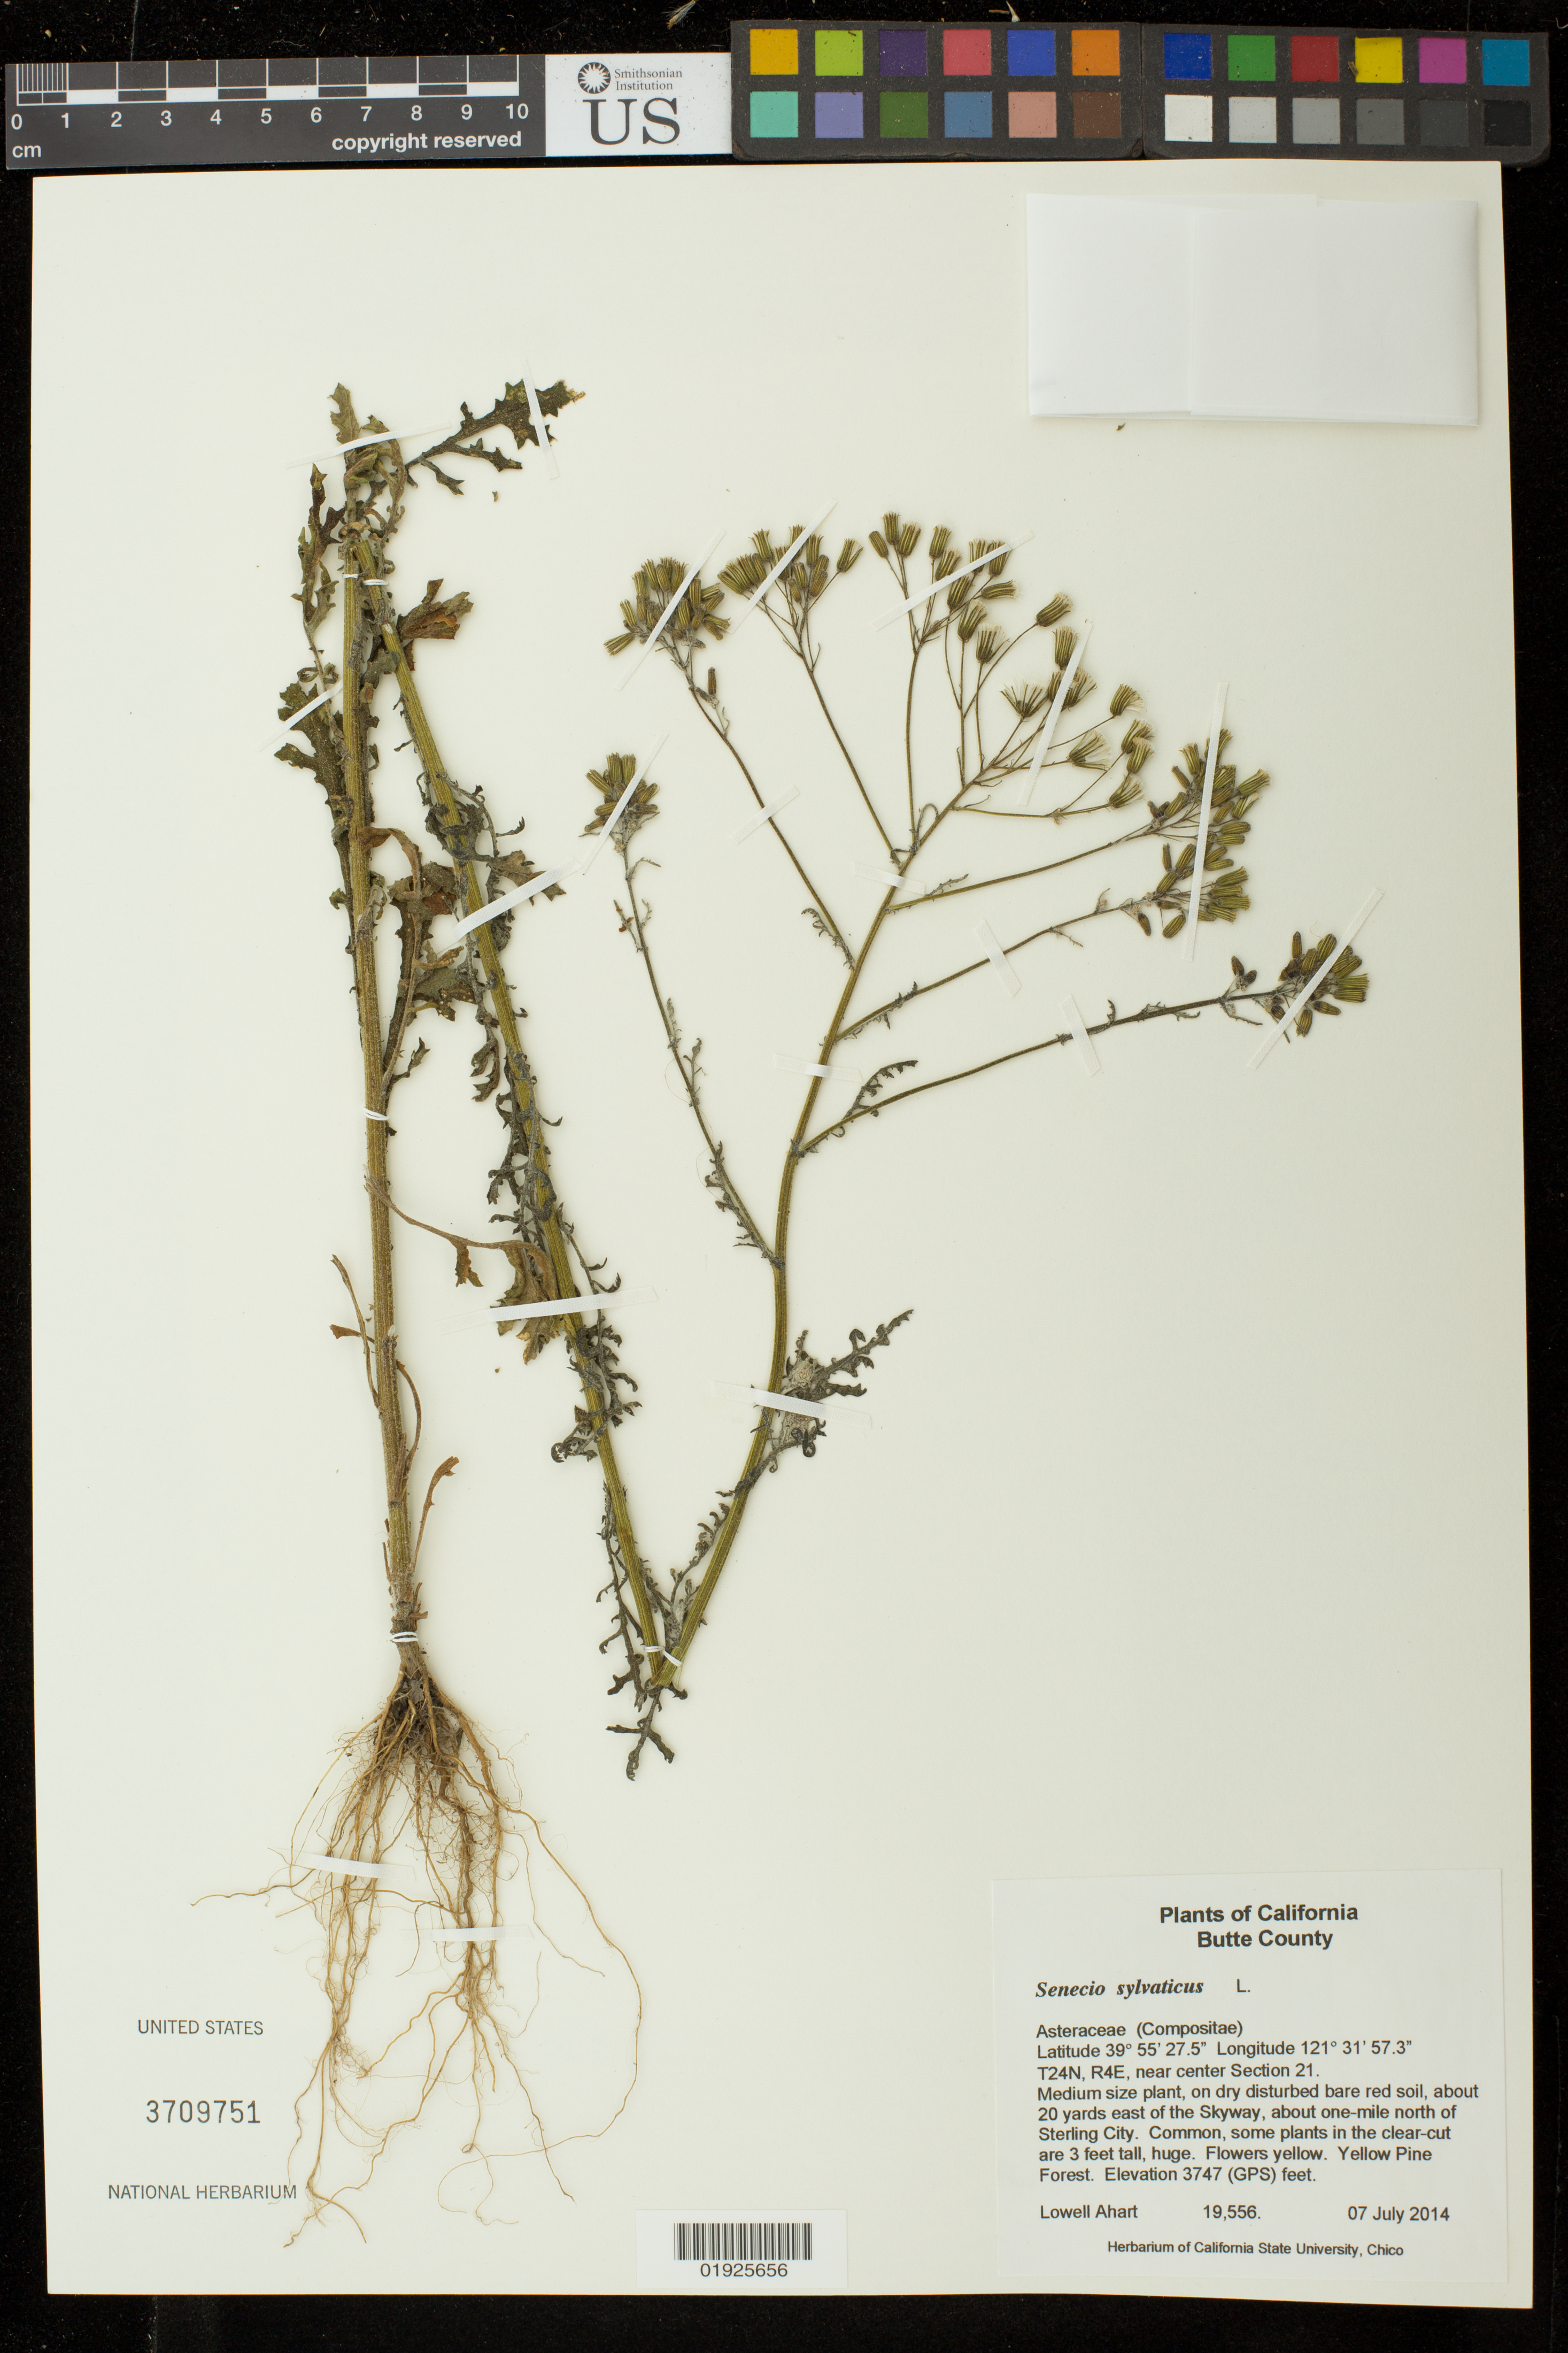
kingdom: Plantae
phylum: Tracheophyta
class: Magnoliopsida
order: Asterales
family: Asteraceae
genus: Senecio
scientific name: Senecio sylvaticus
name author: L.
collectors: L. Ahart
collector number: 19556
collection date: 2014-07-07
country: United States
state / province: California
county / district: Butte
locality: About 20 yards east of the Skyway, about one mile north of Sterling City.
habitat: On dry disturbed bare red soil. Yellow pine forest.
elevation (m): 1142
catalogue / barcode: US 3709751